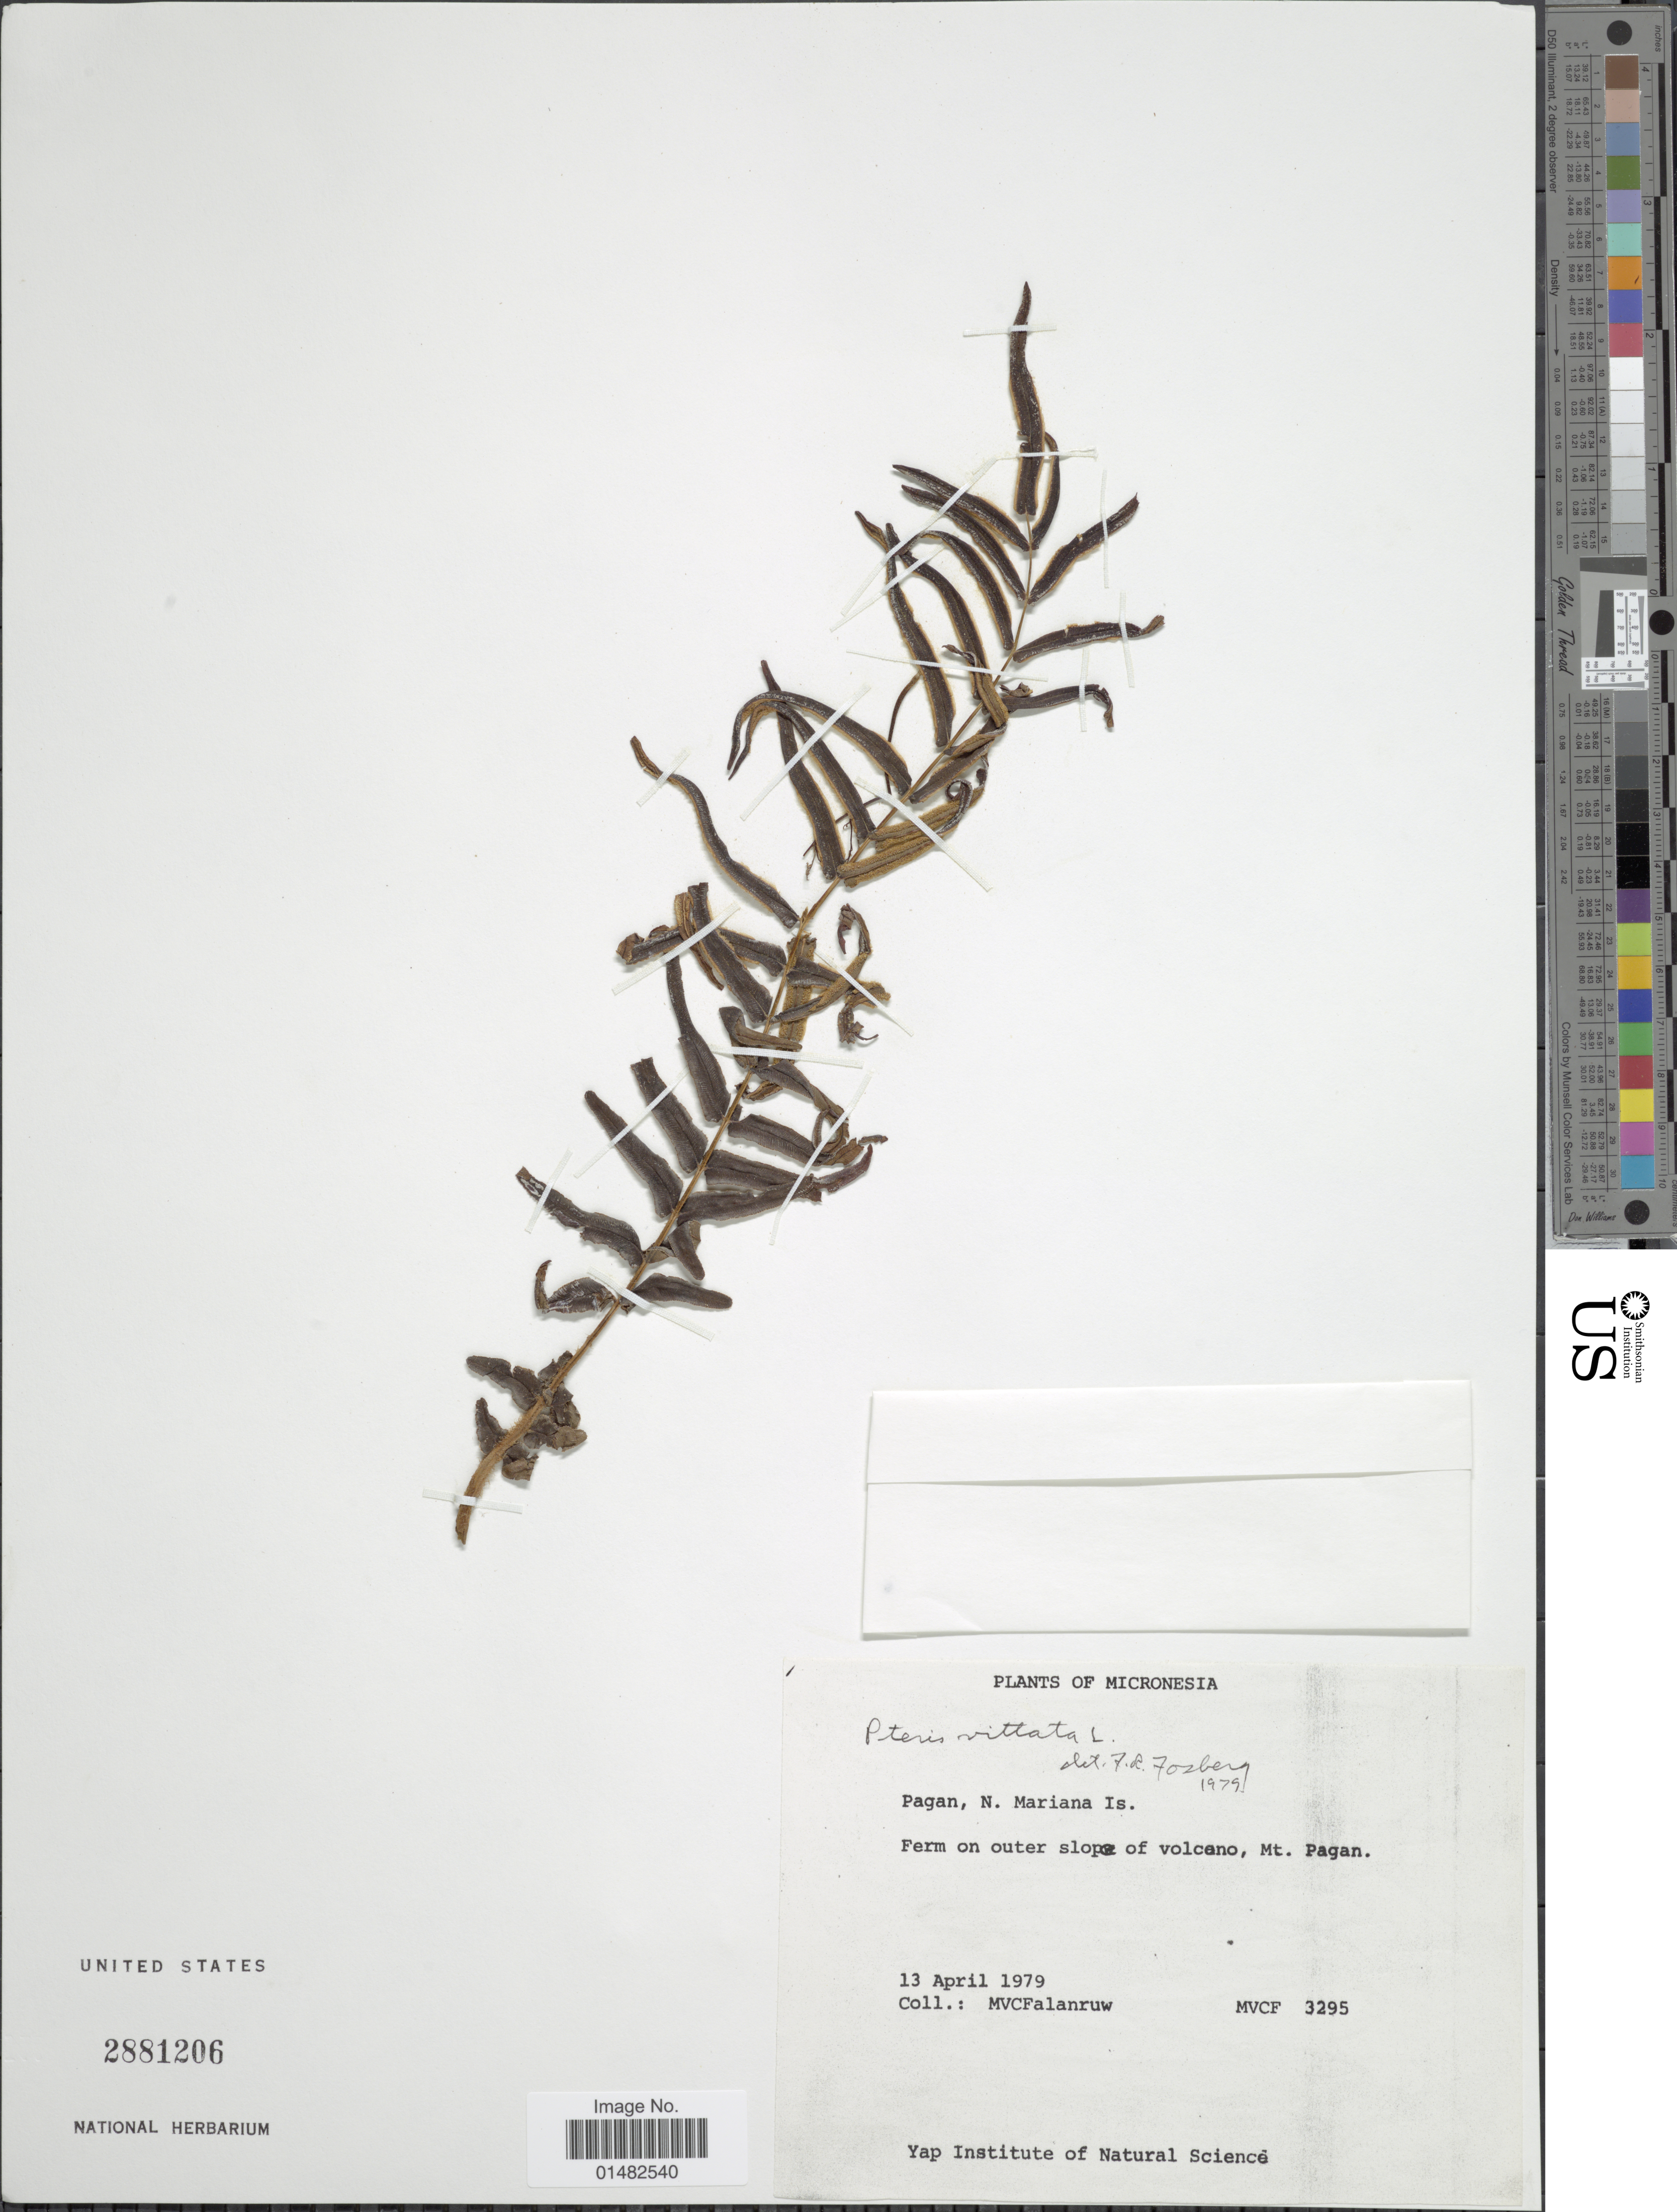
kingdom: Plantae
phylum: Tracheophyta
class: Polypodiopsida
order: Polypodiales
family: Pteridaceae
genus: Pteris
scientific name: Pteris vittata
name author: L.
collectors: M. V. Falanruw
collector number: MVCF3295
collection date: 1979-04-13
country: Northern Mariana Islands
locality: Pagan, Fern onouter slope of volcano Mt. Pagan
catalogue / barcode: US 2881206